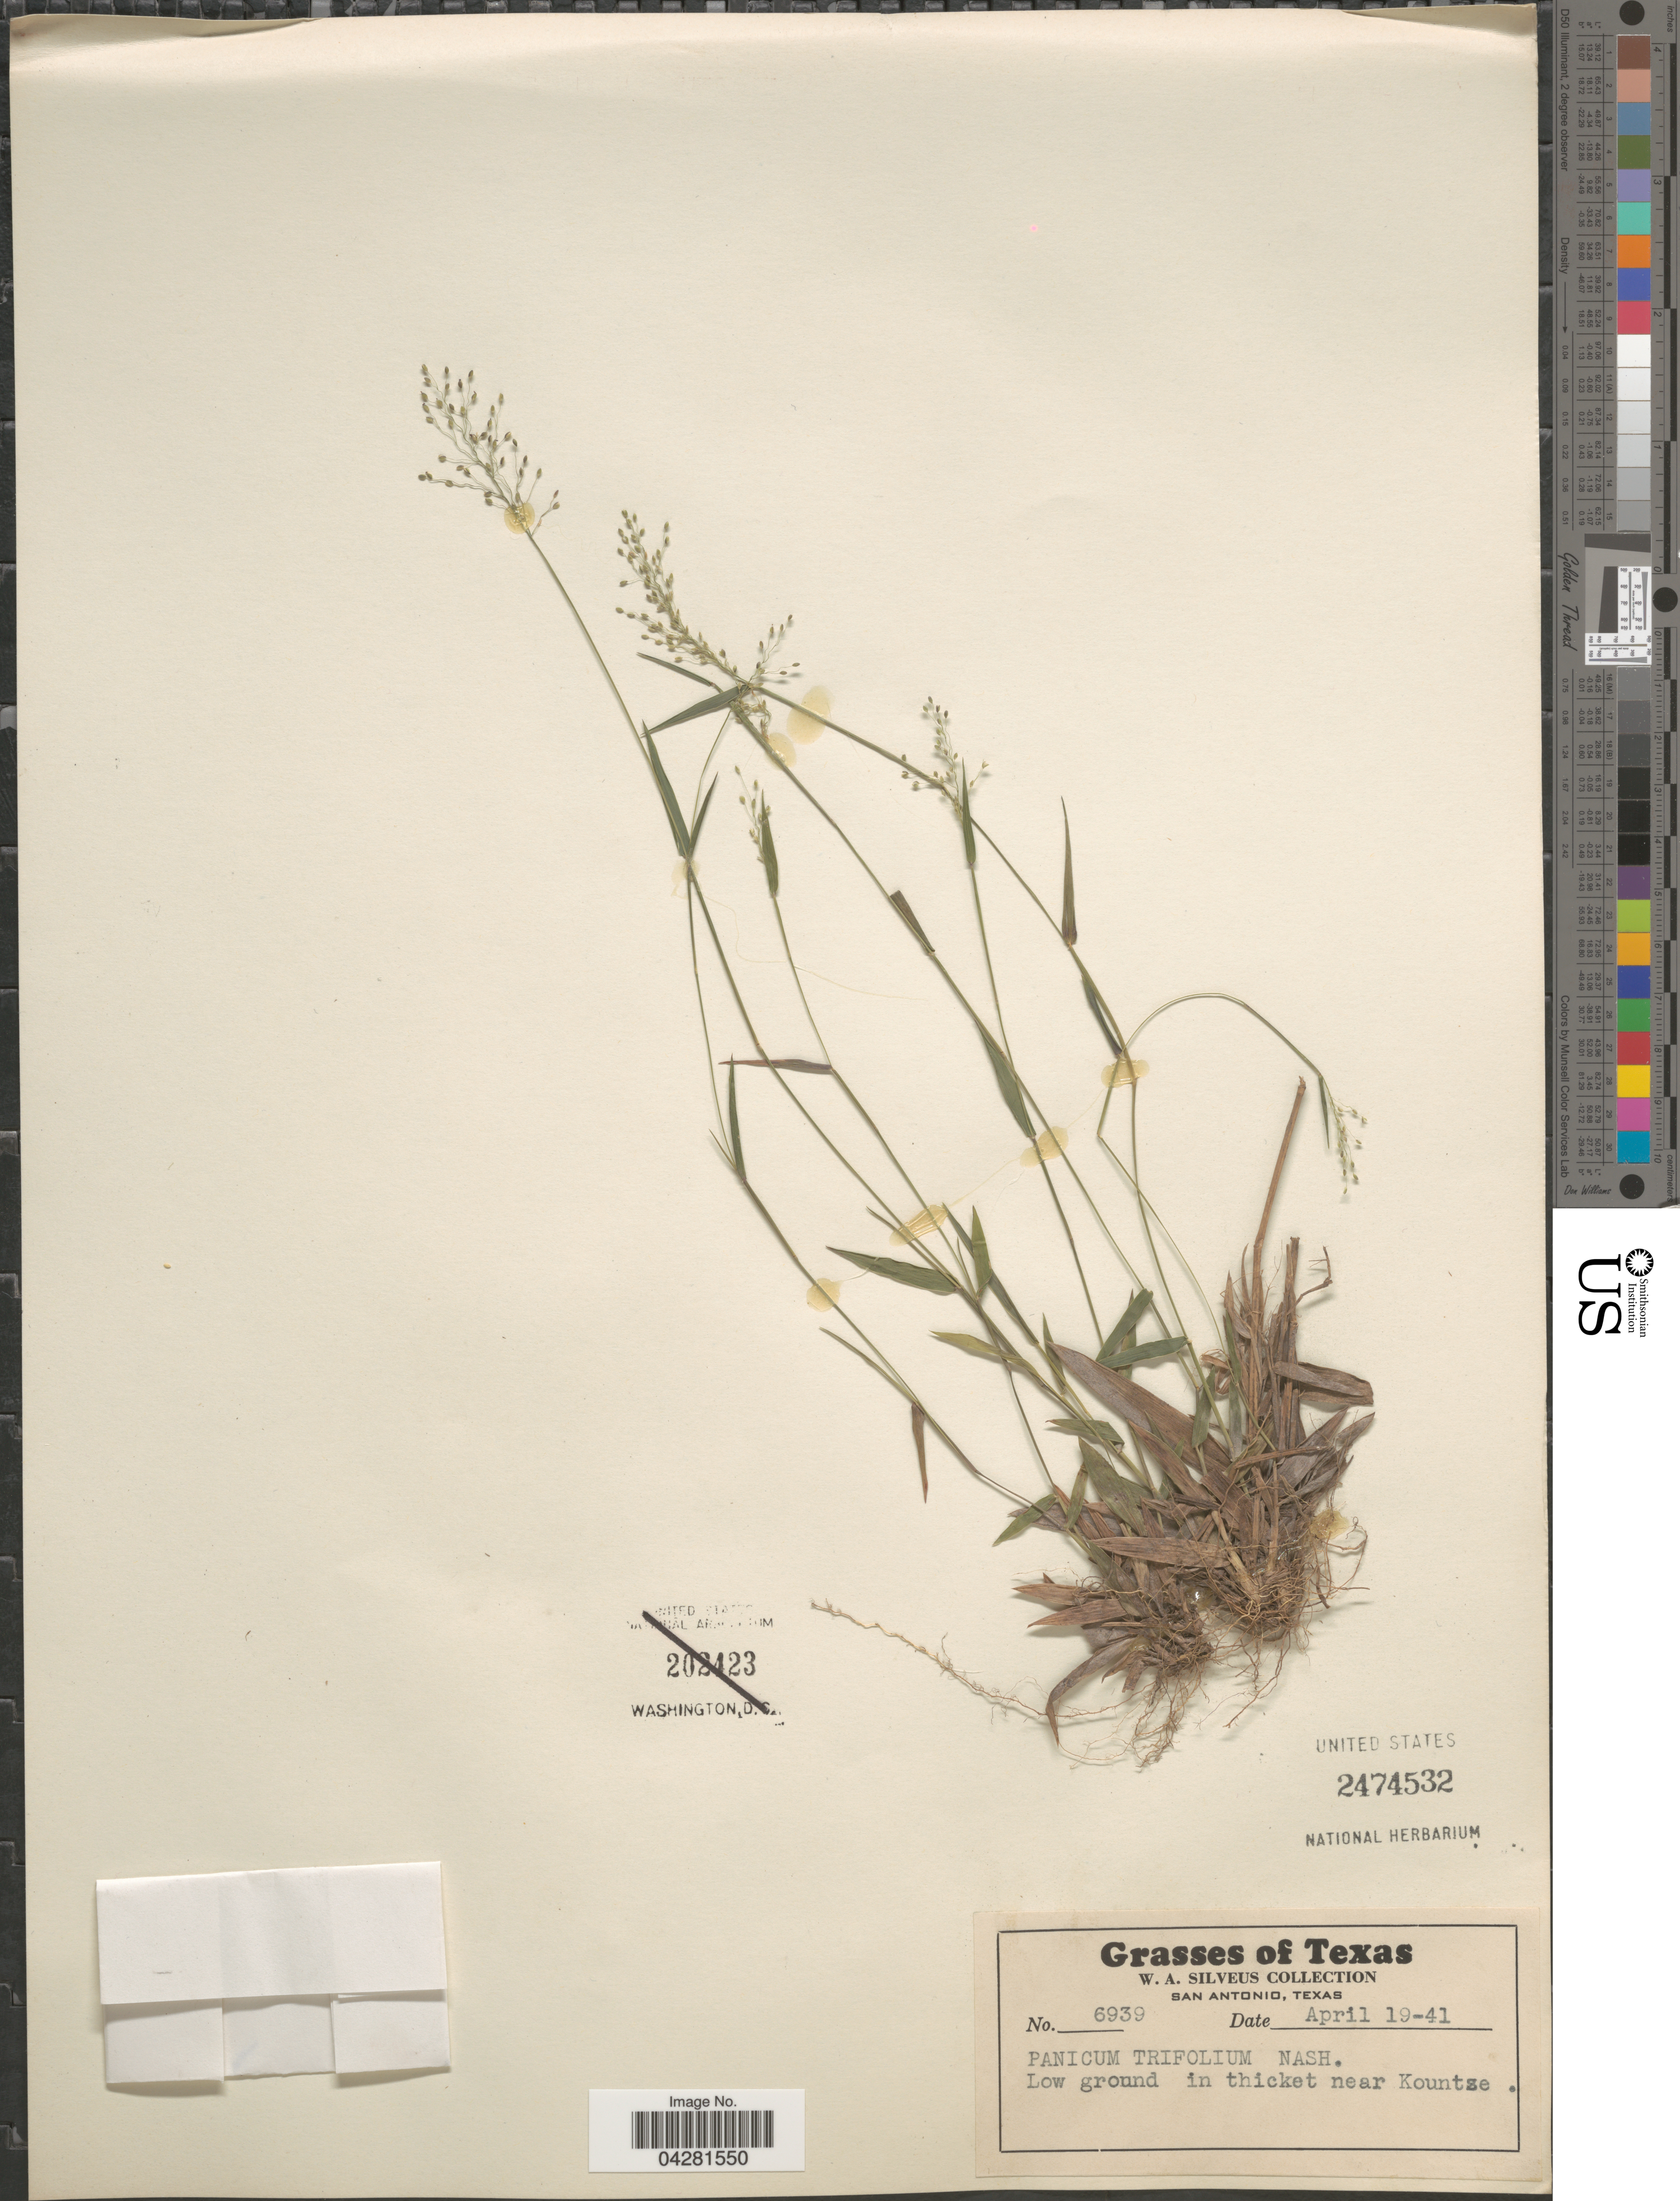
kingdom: Plantae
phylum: Tracheophyta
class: Liliopsida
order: Poales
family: Poaceae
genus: Dichanthelium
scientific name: Dichanthelium dichotomum var. unciphyllum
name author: (Trin.) Davidse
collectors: W. Silveus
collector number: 6939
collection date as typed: Transcribed d/m/y: 19/4/41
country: United States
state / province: Texas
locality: Low ground in thicket near Kountse.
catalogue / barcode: US 2474532